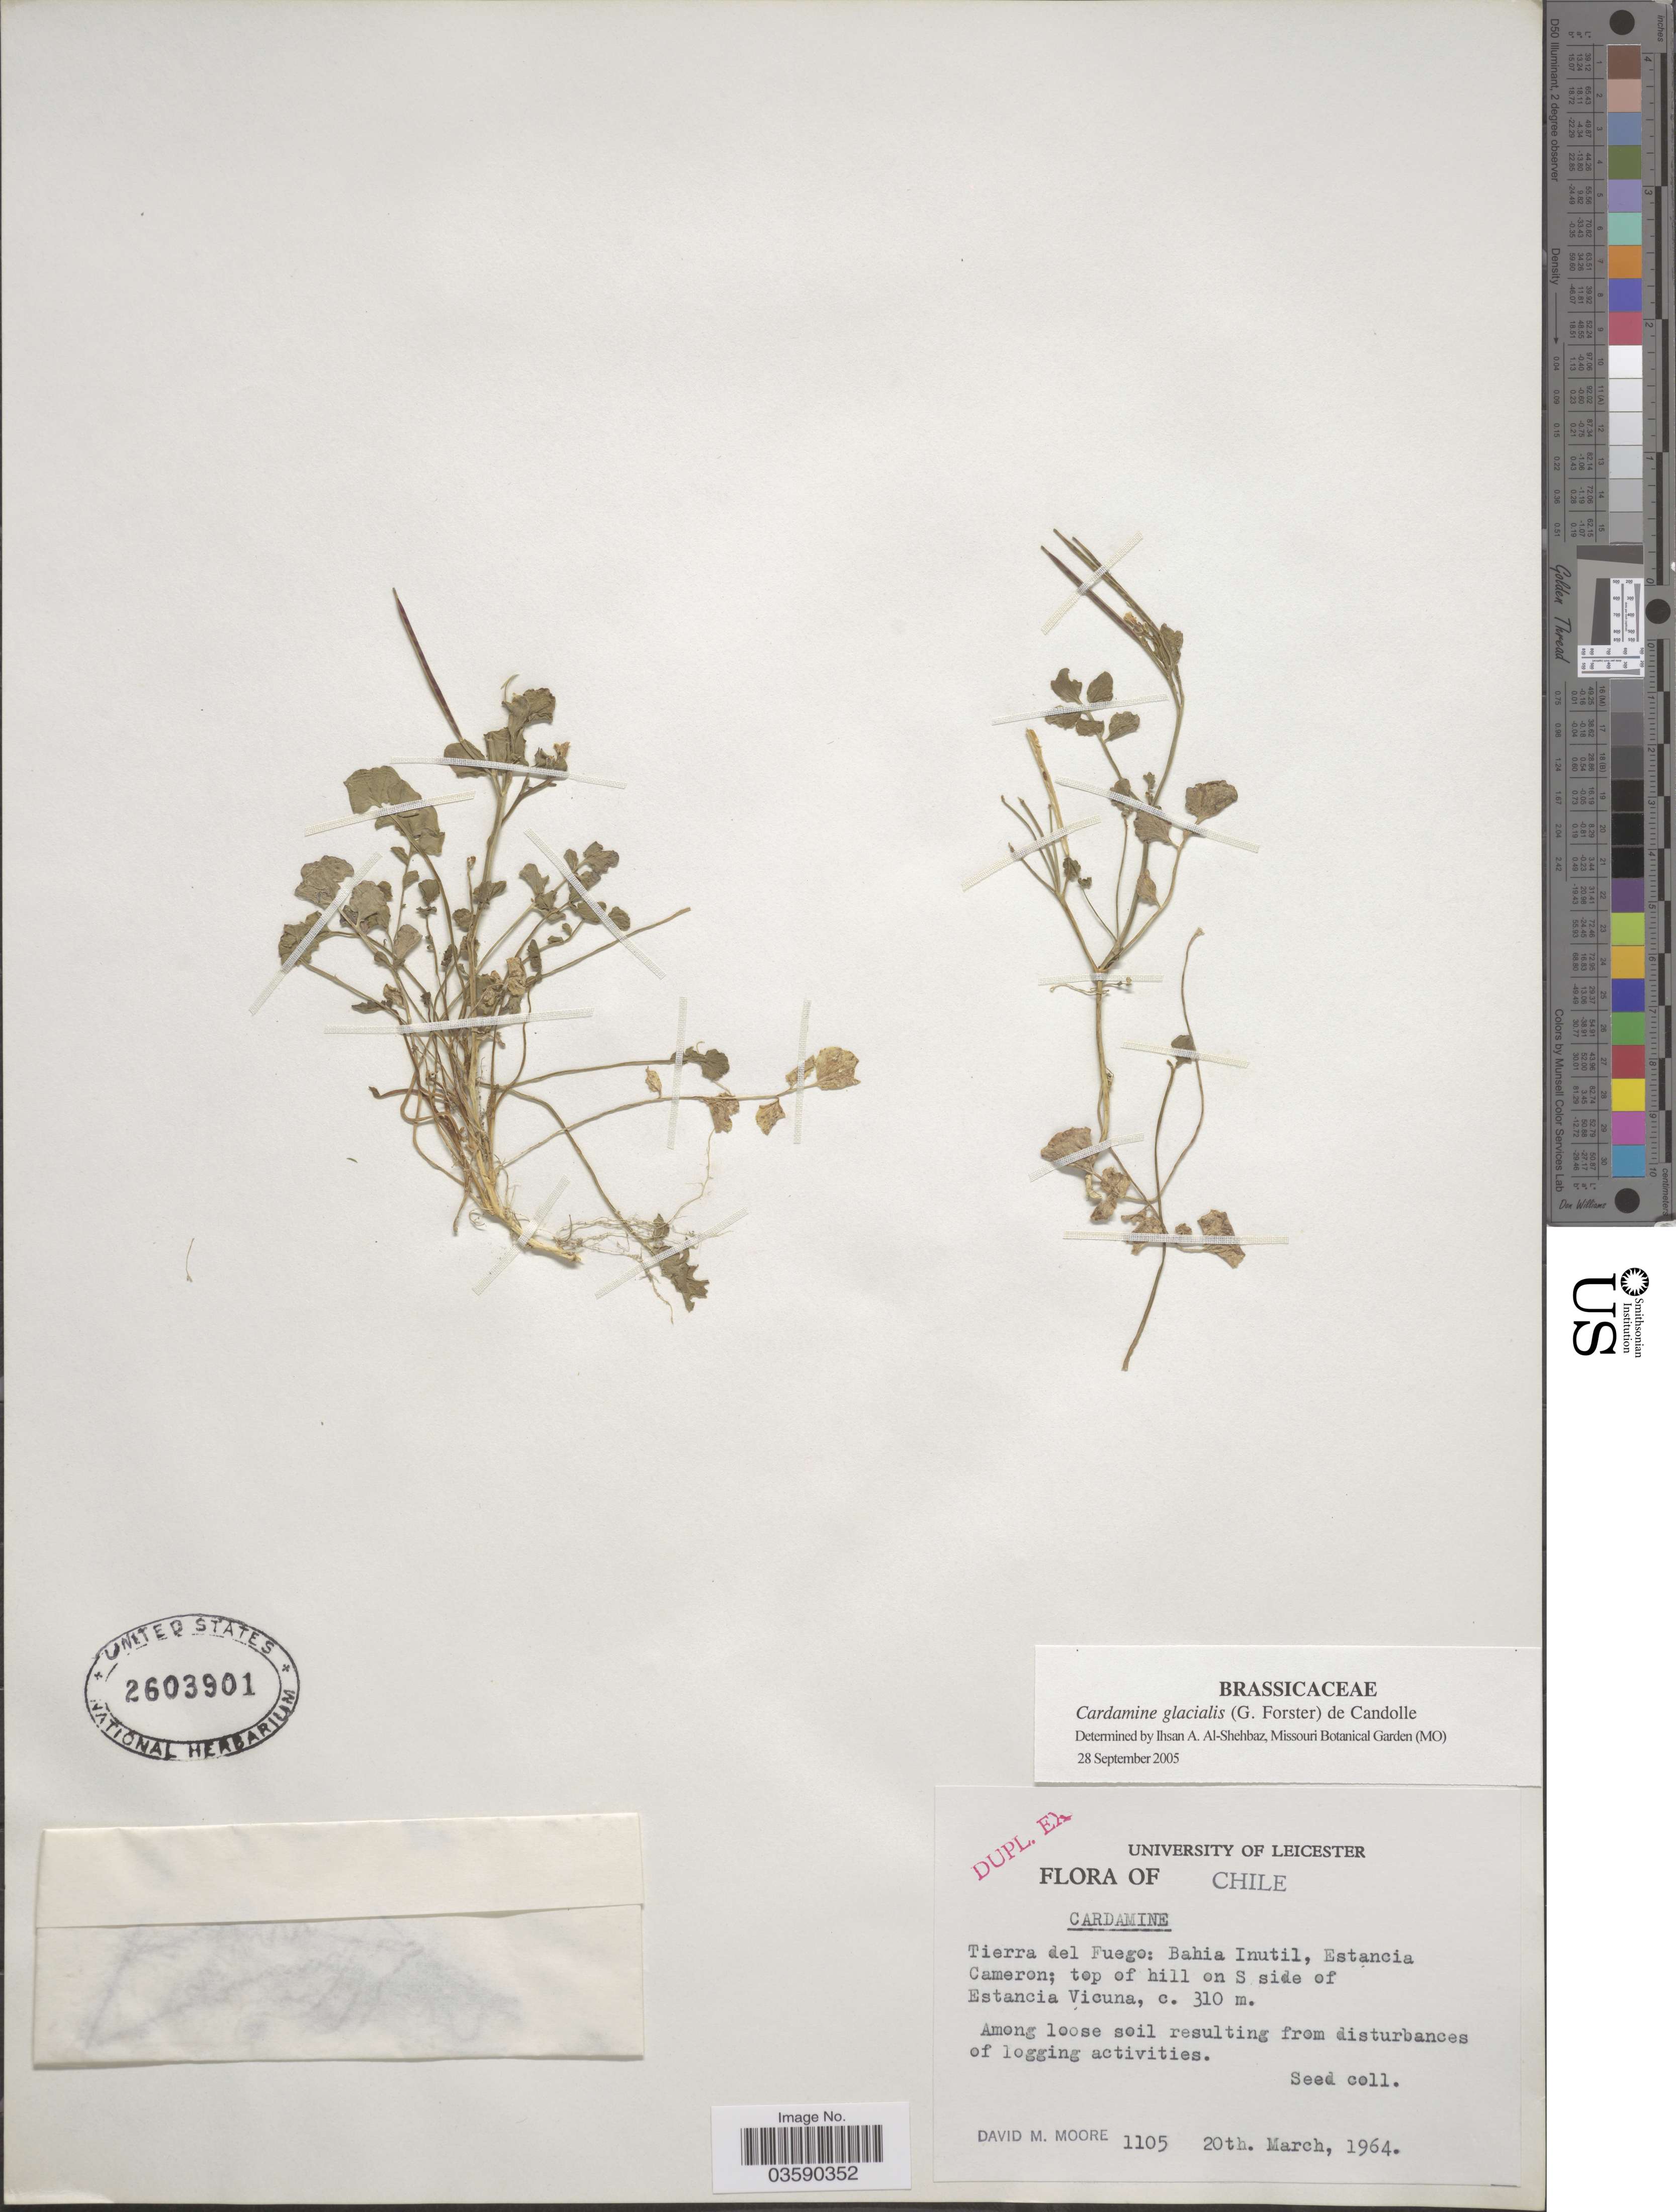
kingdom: Plantae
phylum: Tracheophyta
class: Magnoliopsida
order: Brassicales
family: Brassicaceae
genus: Cardamine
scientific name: Cardamine glacialis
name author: DC.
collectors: D. Moore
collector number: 1105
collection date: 1964-03-20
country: Chile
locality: Tierra del Fuego: Bahia Inutil, Estancia Cameron; top of hill on S side of Estancia Vicuna.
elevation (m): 310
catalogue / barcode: US 2603901